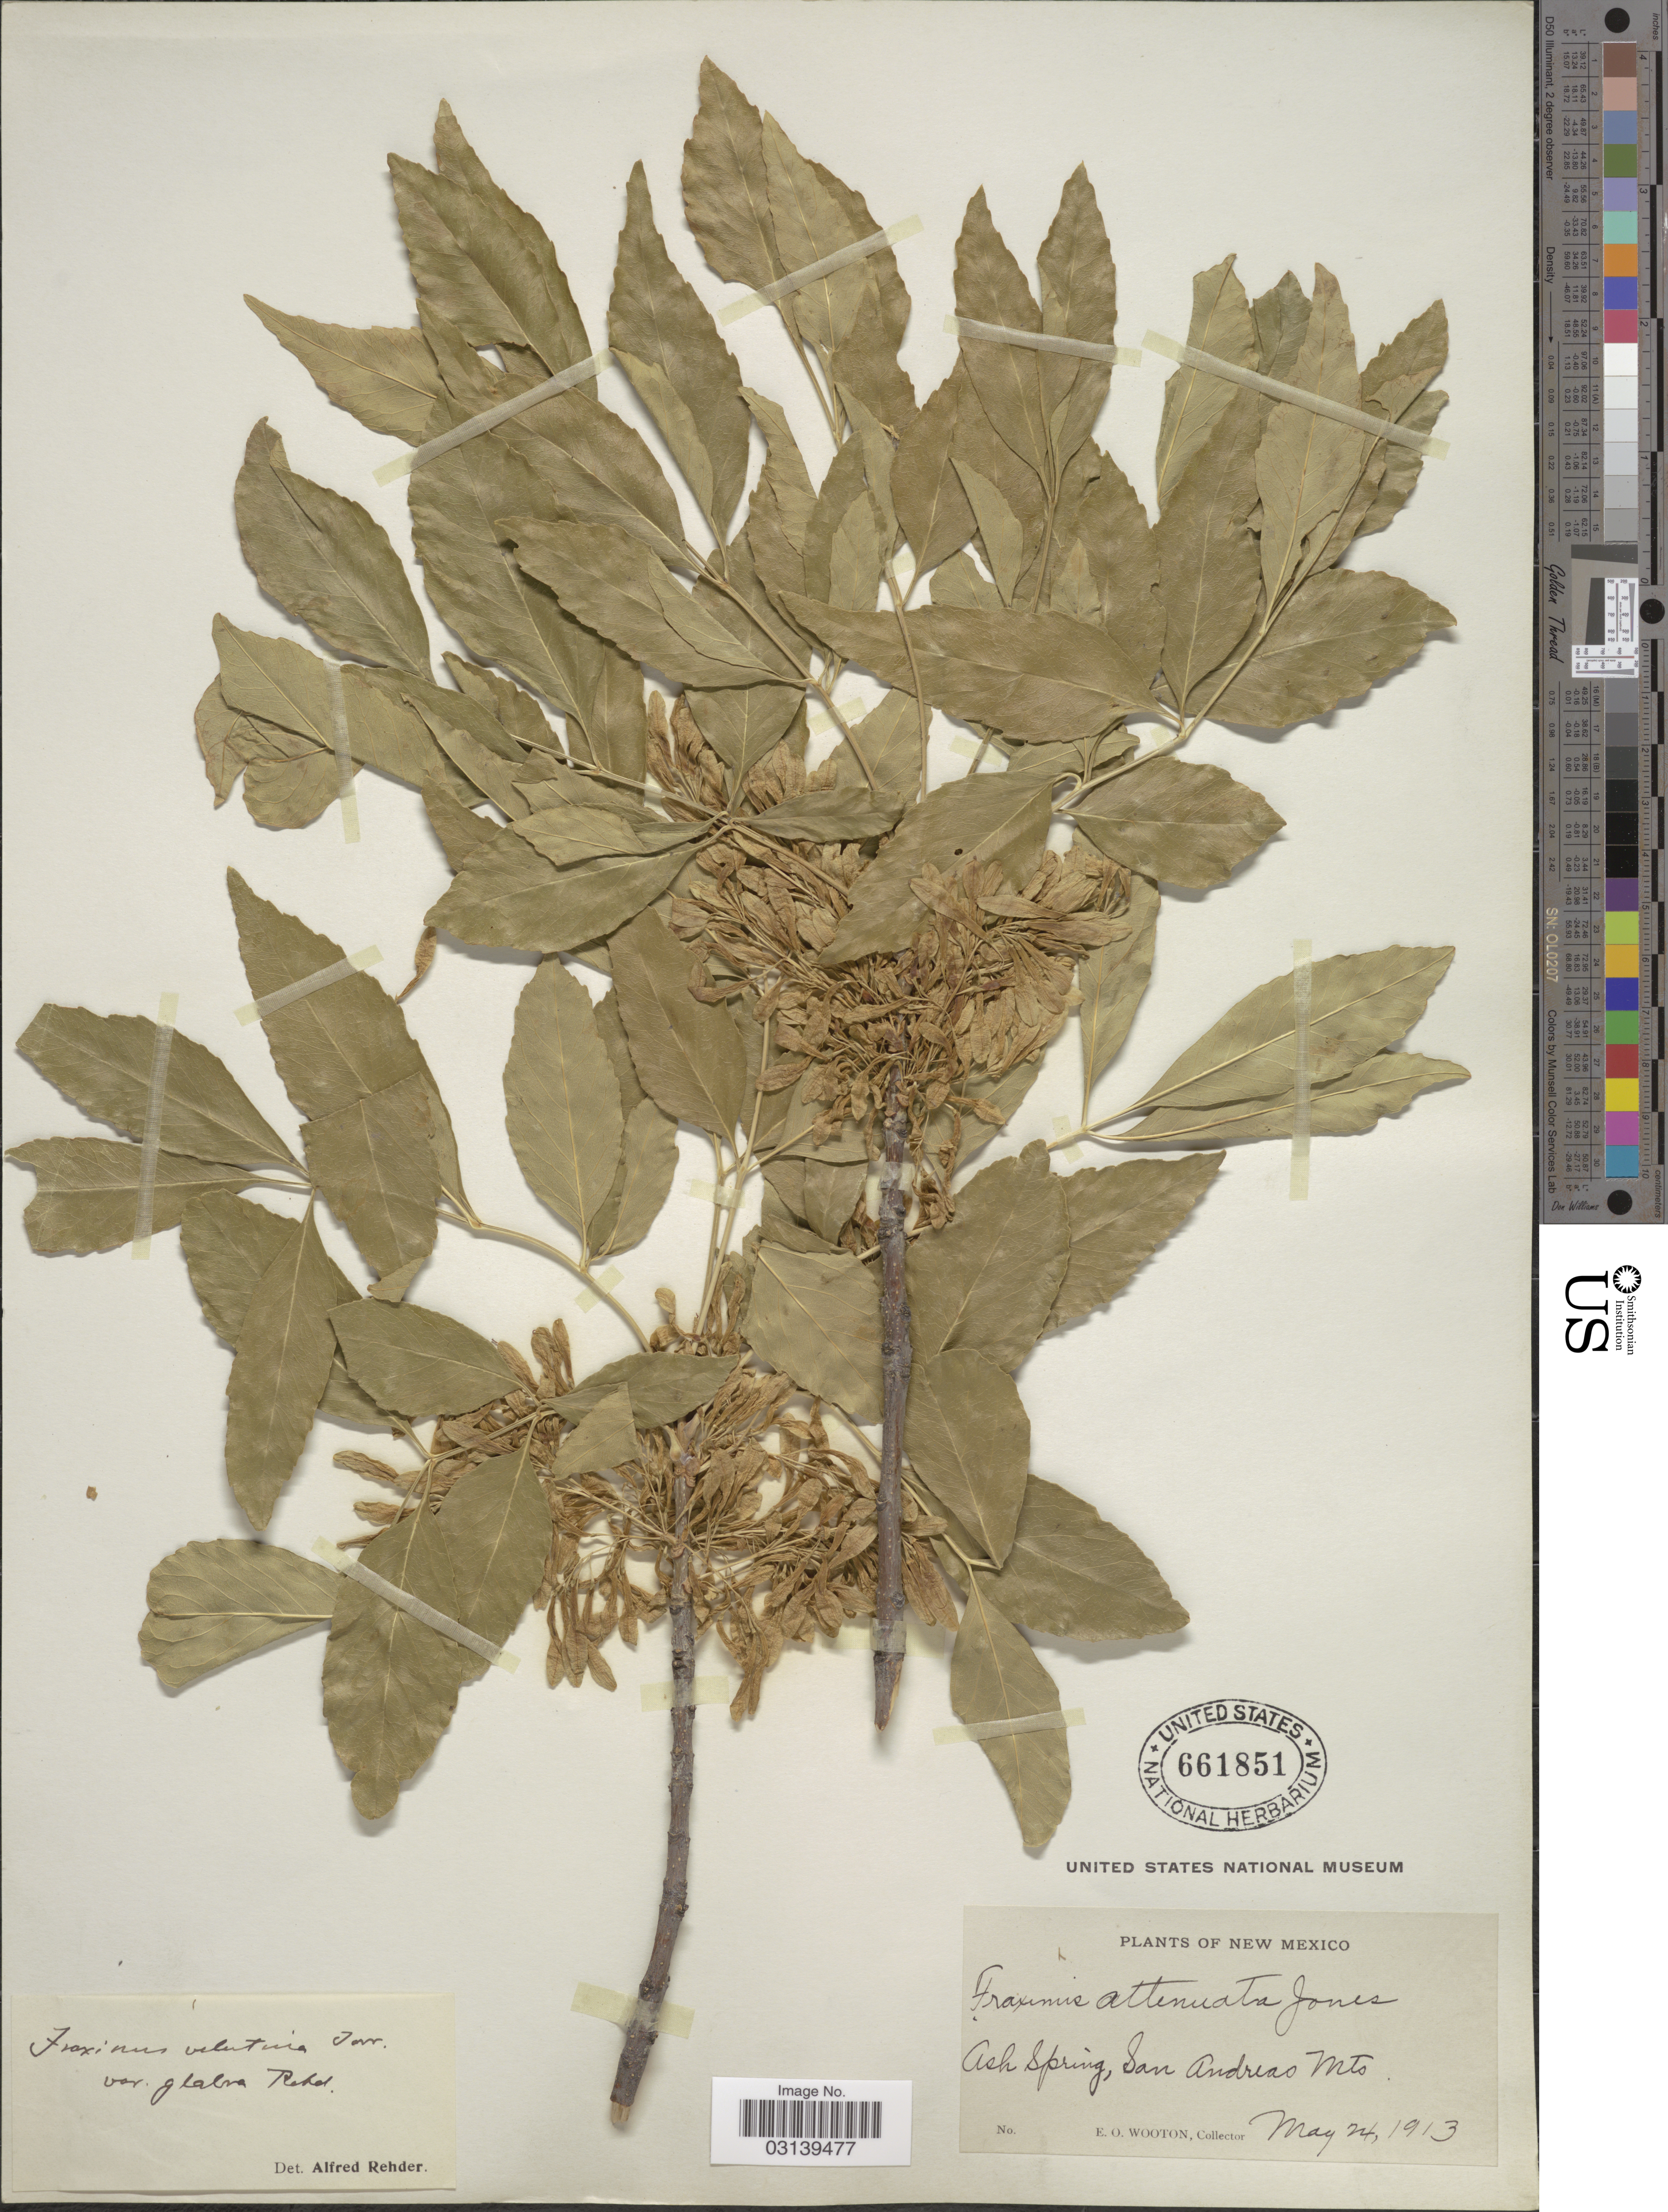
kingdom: Plantae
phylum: Tracheophyta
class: Magnoliopsida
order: Lamiales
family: Oleaceae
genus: Fraxinus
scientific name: Fraxinus velutina var. glabra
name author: Rehder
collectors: E. O. Wooton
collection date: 1913-05-24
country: United States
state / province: New Mexico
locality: Ash Spring, San Andreas Mts.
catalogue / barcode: US 661851